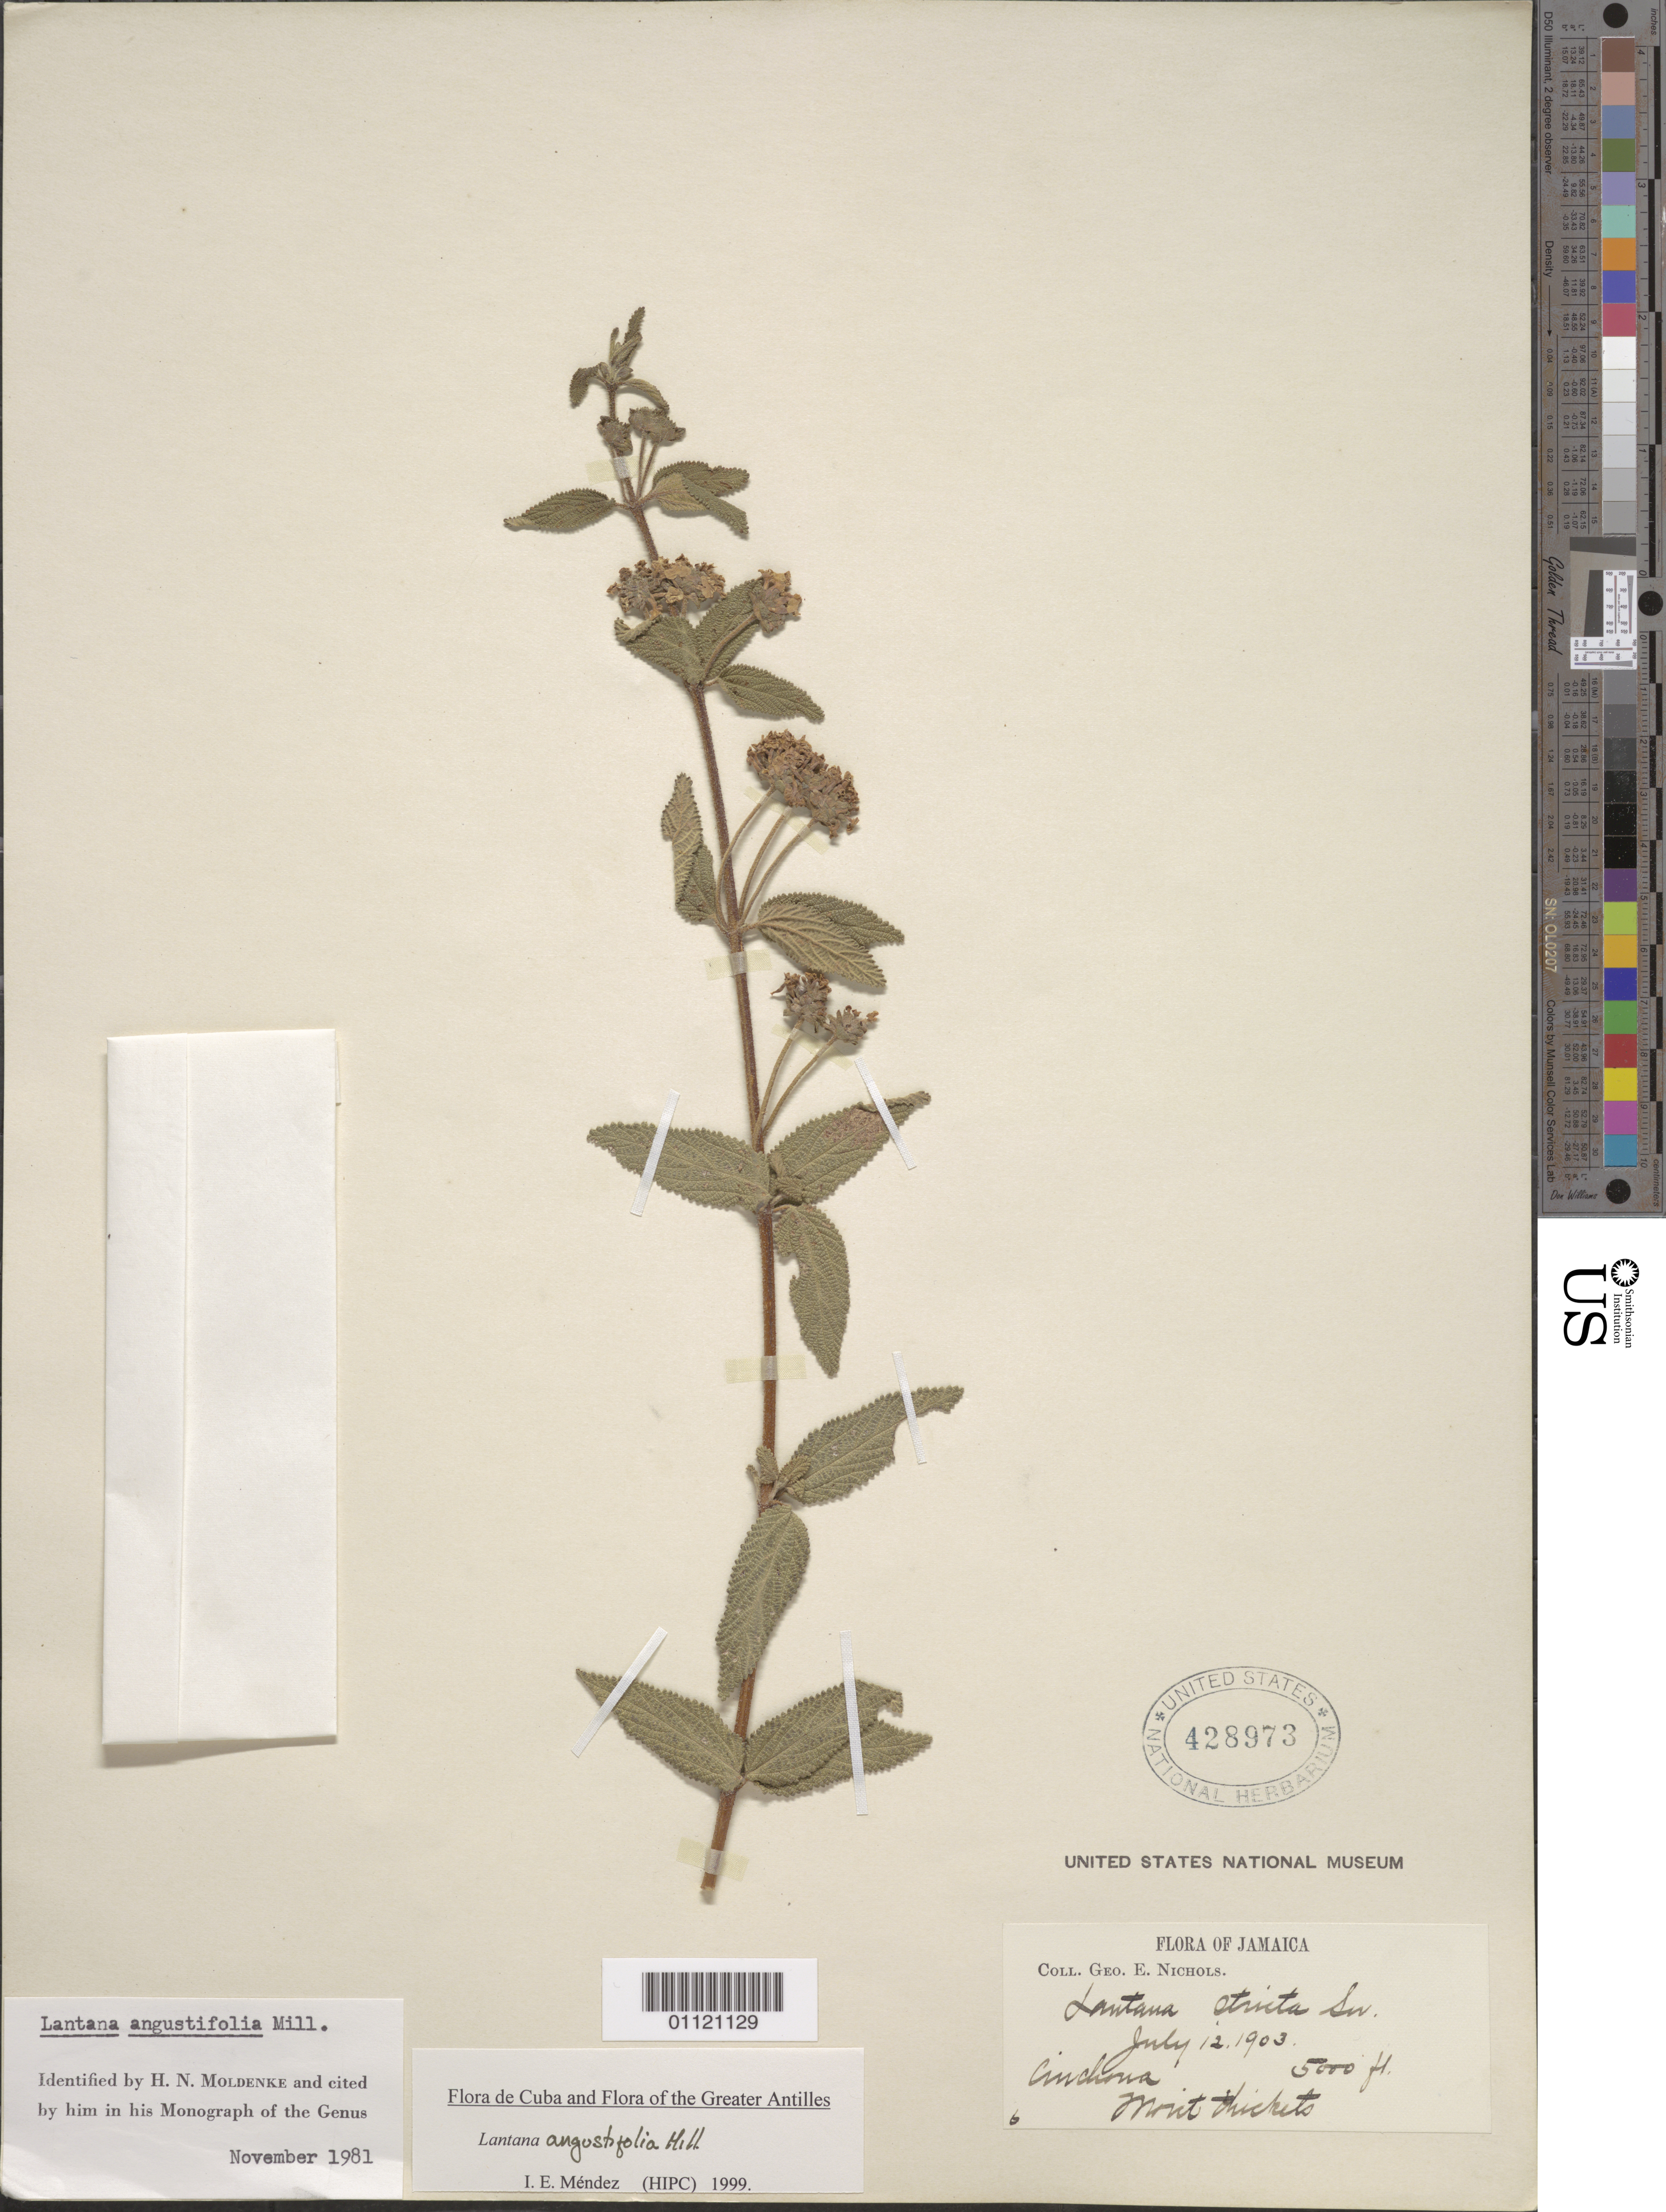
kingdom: Plantae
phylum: Tracheophyta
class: Magnoliopsida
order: Lamiales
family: Verbenaceae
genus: Lantana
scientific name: Lantana angustifolia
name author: Mill.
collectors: G. E. Nichols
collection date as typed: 12 Jul 1903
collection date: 1903-07-12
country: Jamaica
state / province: Saint Andrew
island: Jamaica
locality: Cinchona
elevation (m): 1524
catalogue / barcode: US 428973